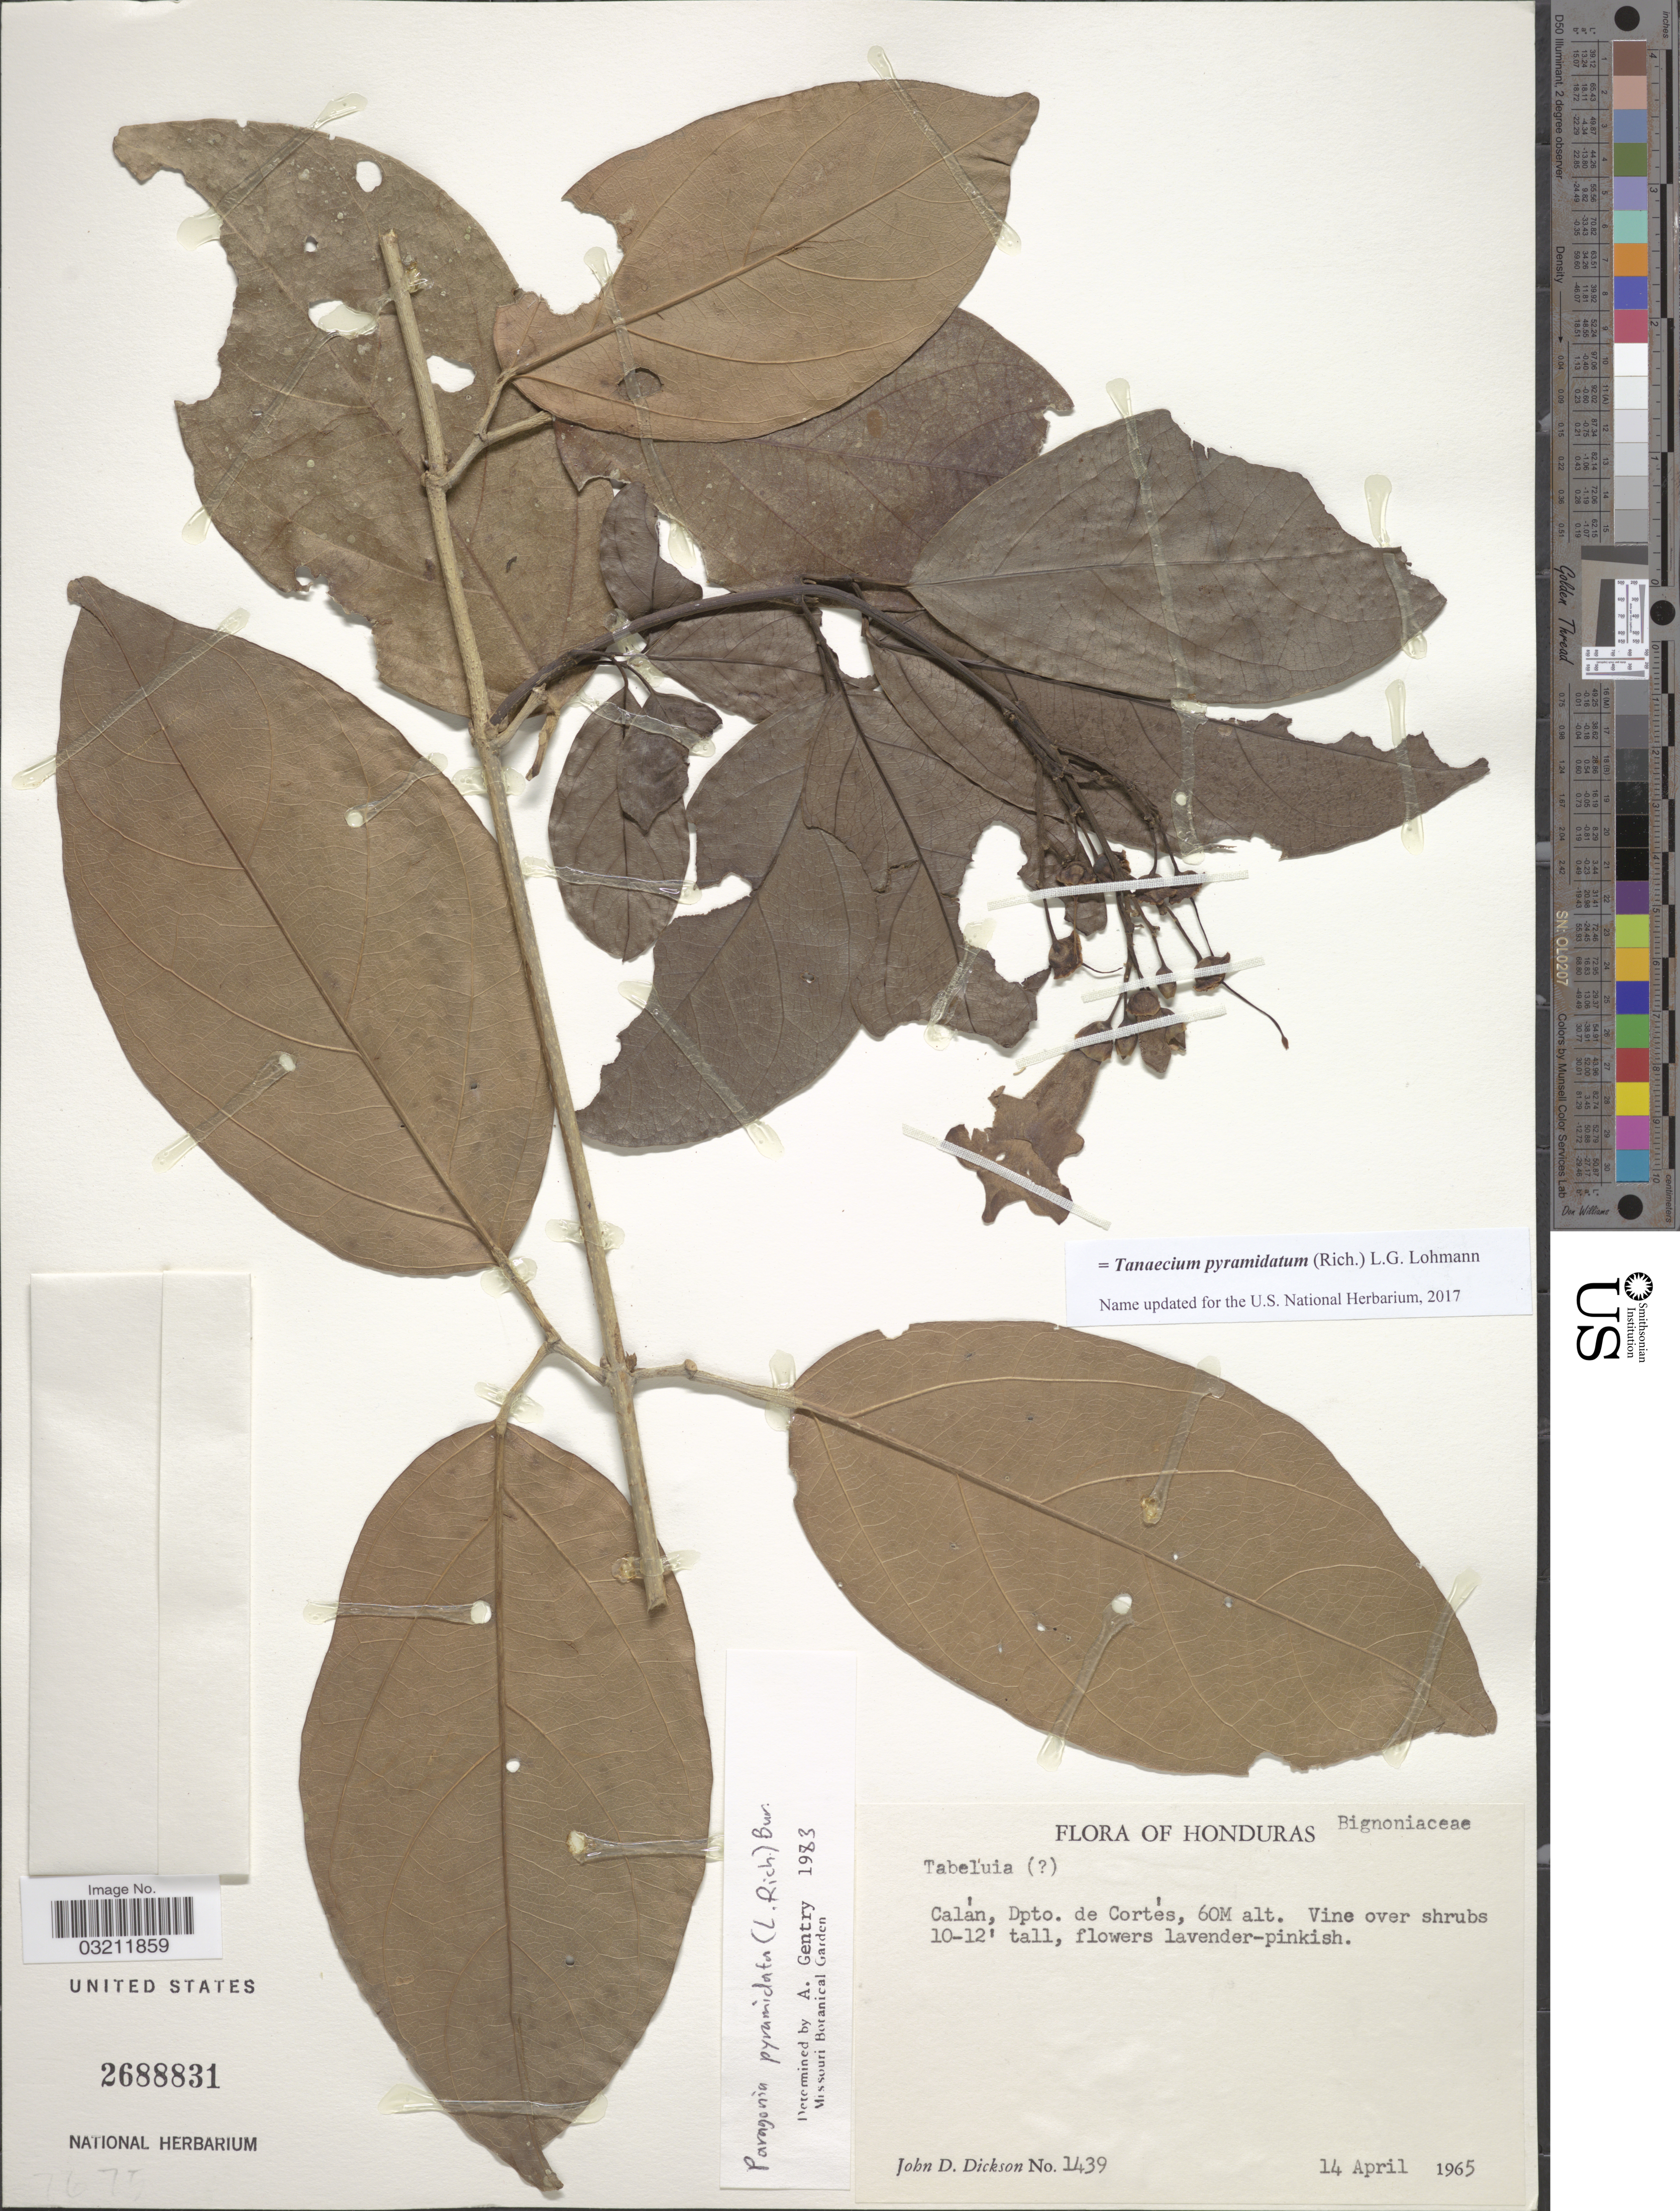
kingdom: Plantae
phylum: Tracheophyta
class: Magnoliopsida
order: Lamiales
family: Bignoniaceae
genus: Tanaecium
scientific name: Tanaecium pyramidatum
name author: (Rich.) L.G. Lohmann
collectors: J. Dickson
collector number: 1439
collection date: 1965-04-14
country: Honduras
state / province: Cortés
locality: Calan, Dpto. de Cortes.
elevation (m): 60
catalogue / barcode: US 2688831